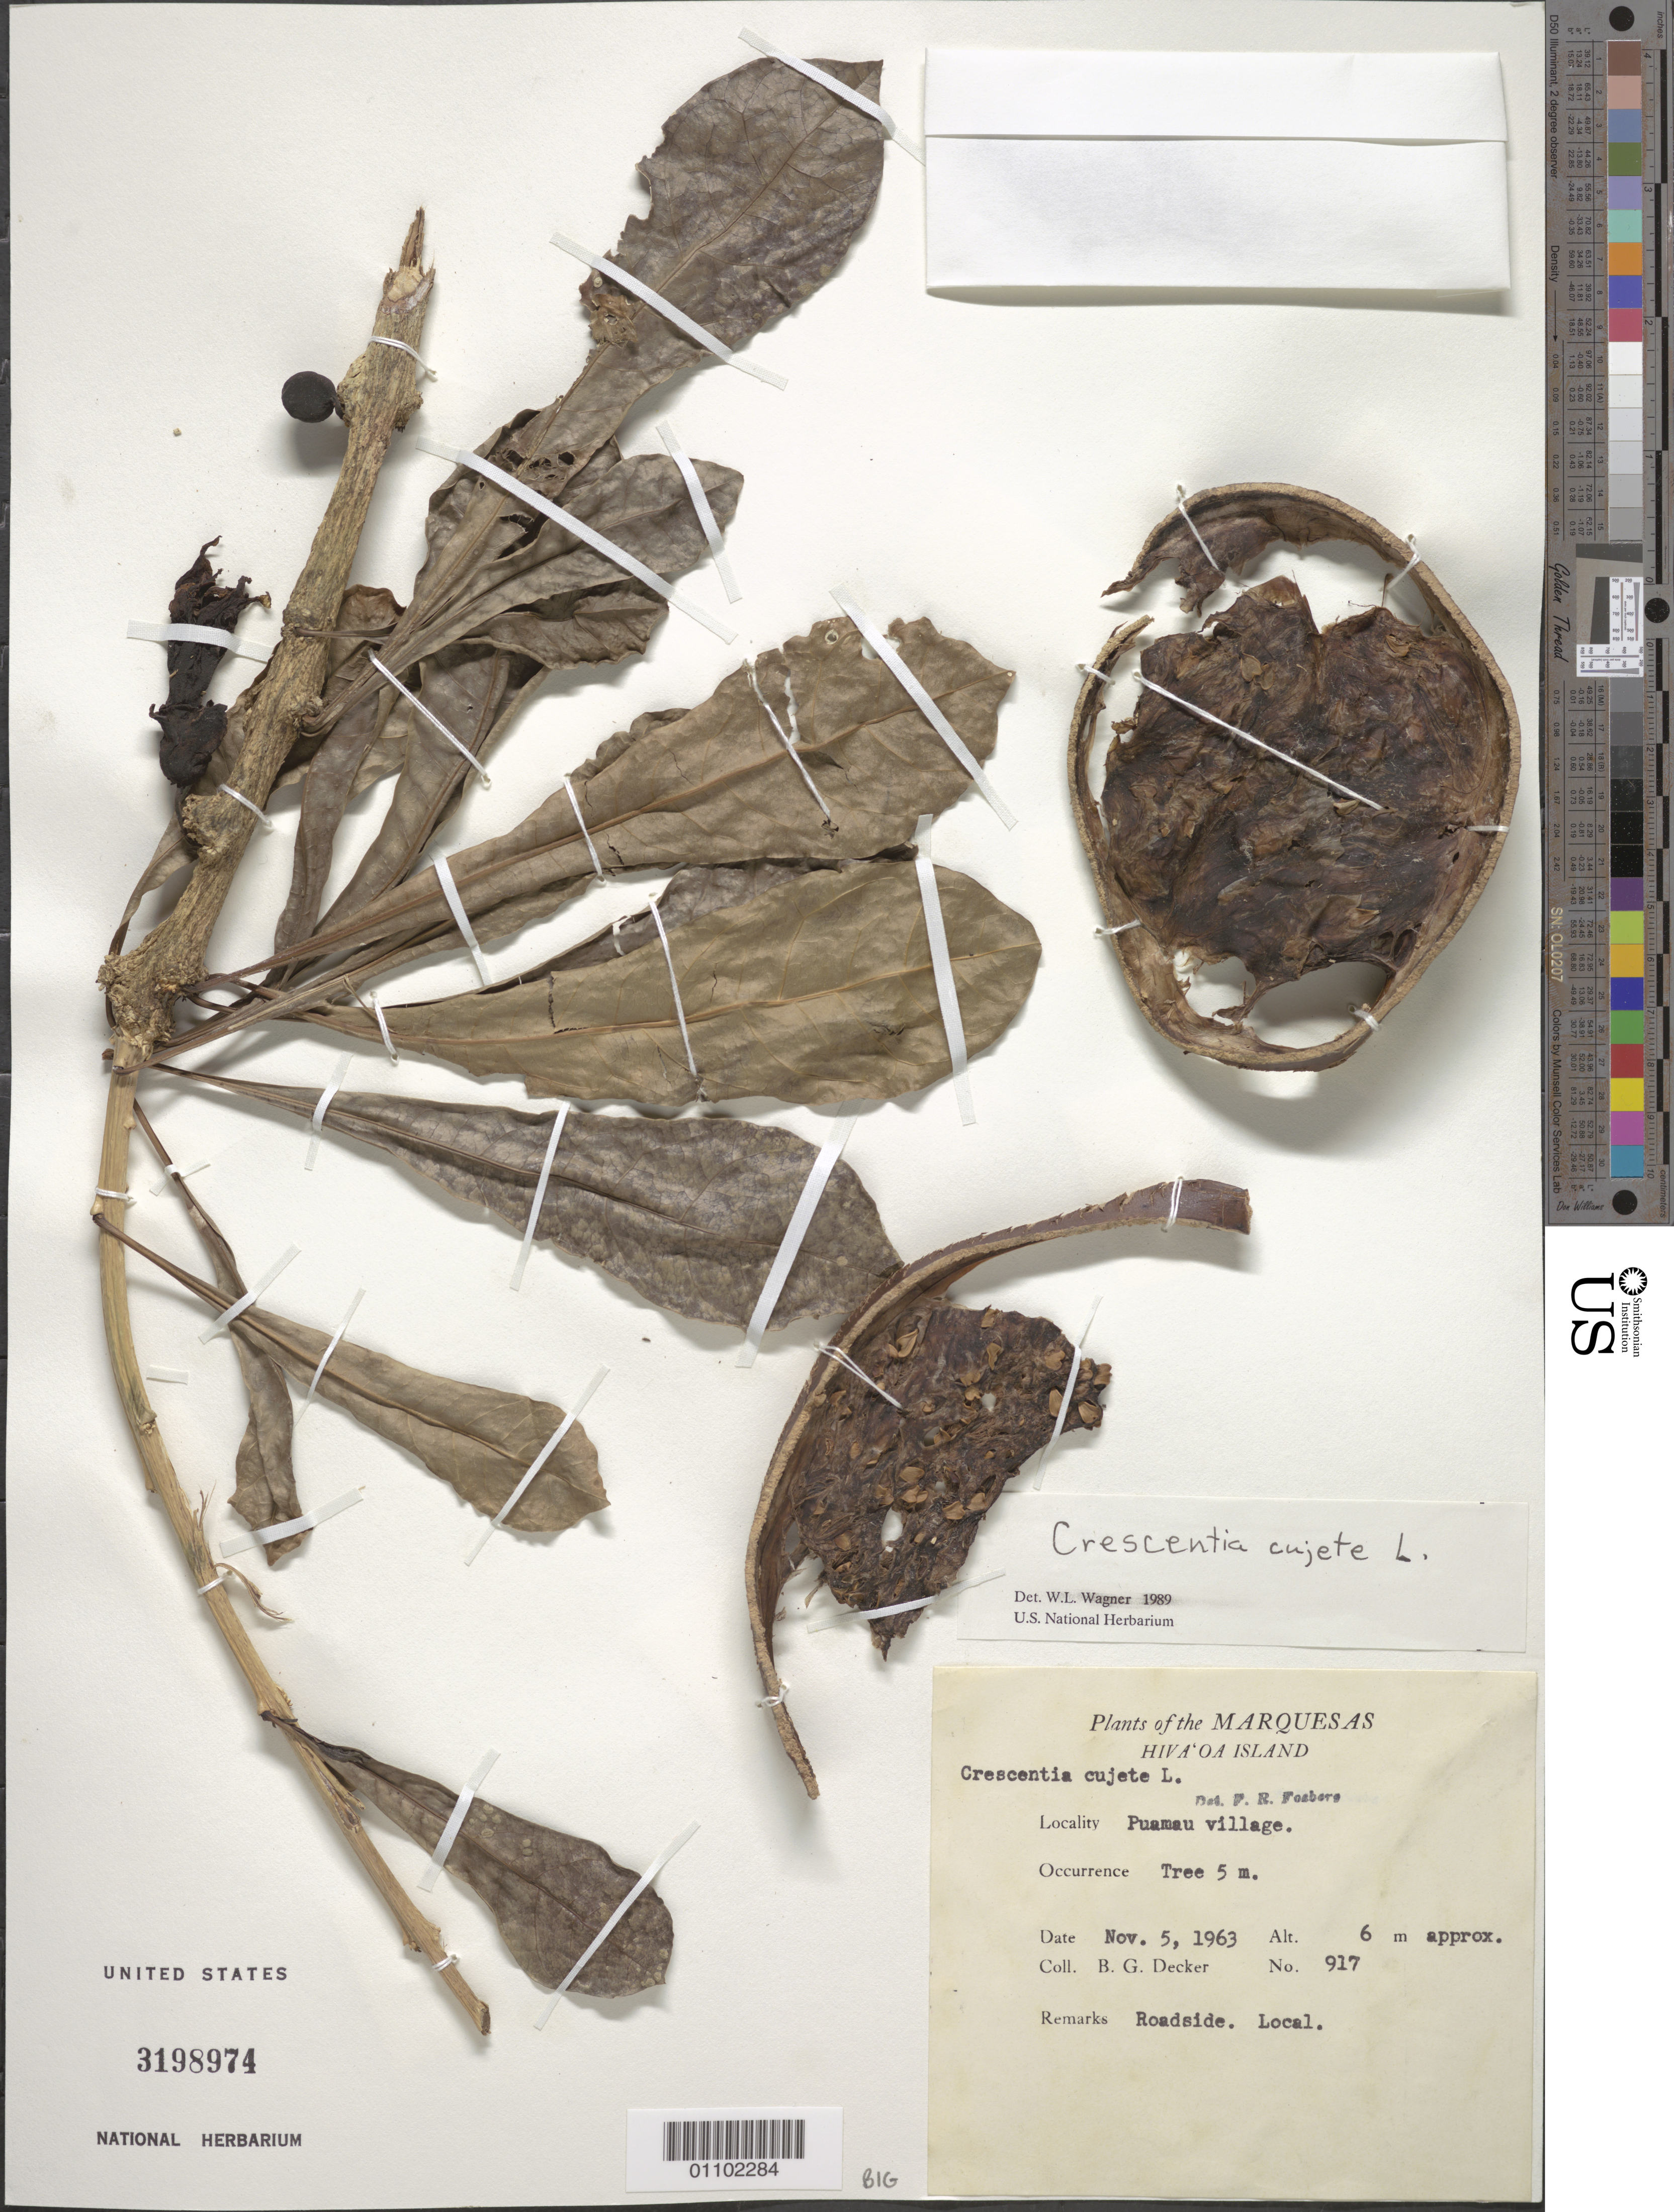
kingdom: Plantae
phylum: Tracheophyta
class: Magnoliopsida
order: Lamiales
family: Bignoniaceae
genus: Crescentia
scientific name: Crescentia cujete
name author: L.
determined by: Wagner, W. L., (BOT), Smithsonian Institution - National Museum of Natural History (UNITED STATES)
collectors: B. G. Decker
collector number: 917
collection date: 1963-11-05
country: French Polynesia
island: Hiva Oa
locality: Puamau village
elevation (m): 6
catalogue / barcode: US 3198974